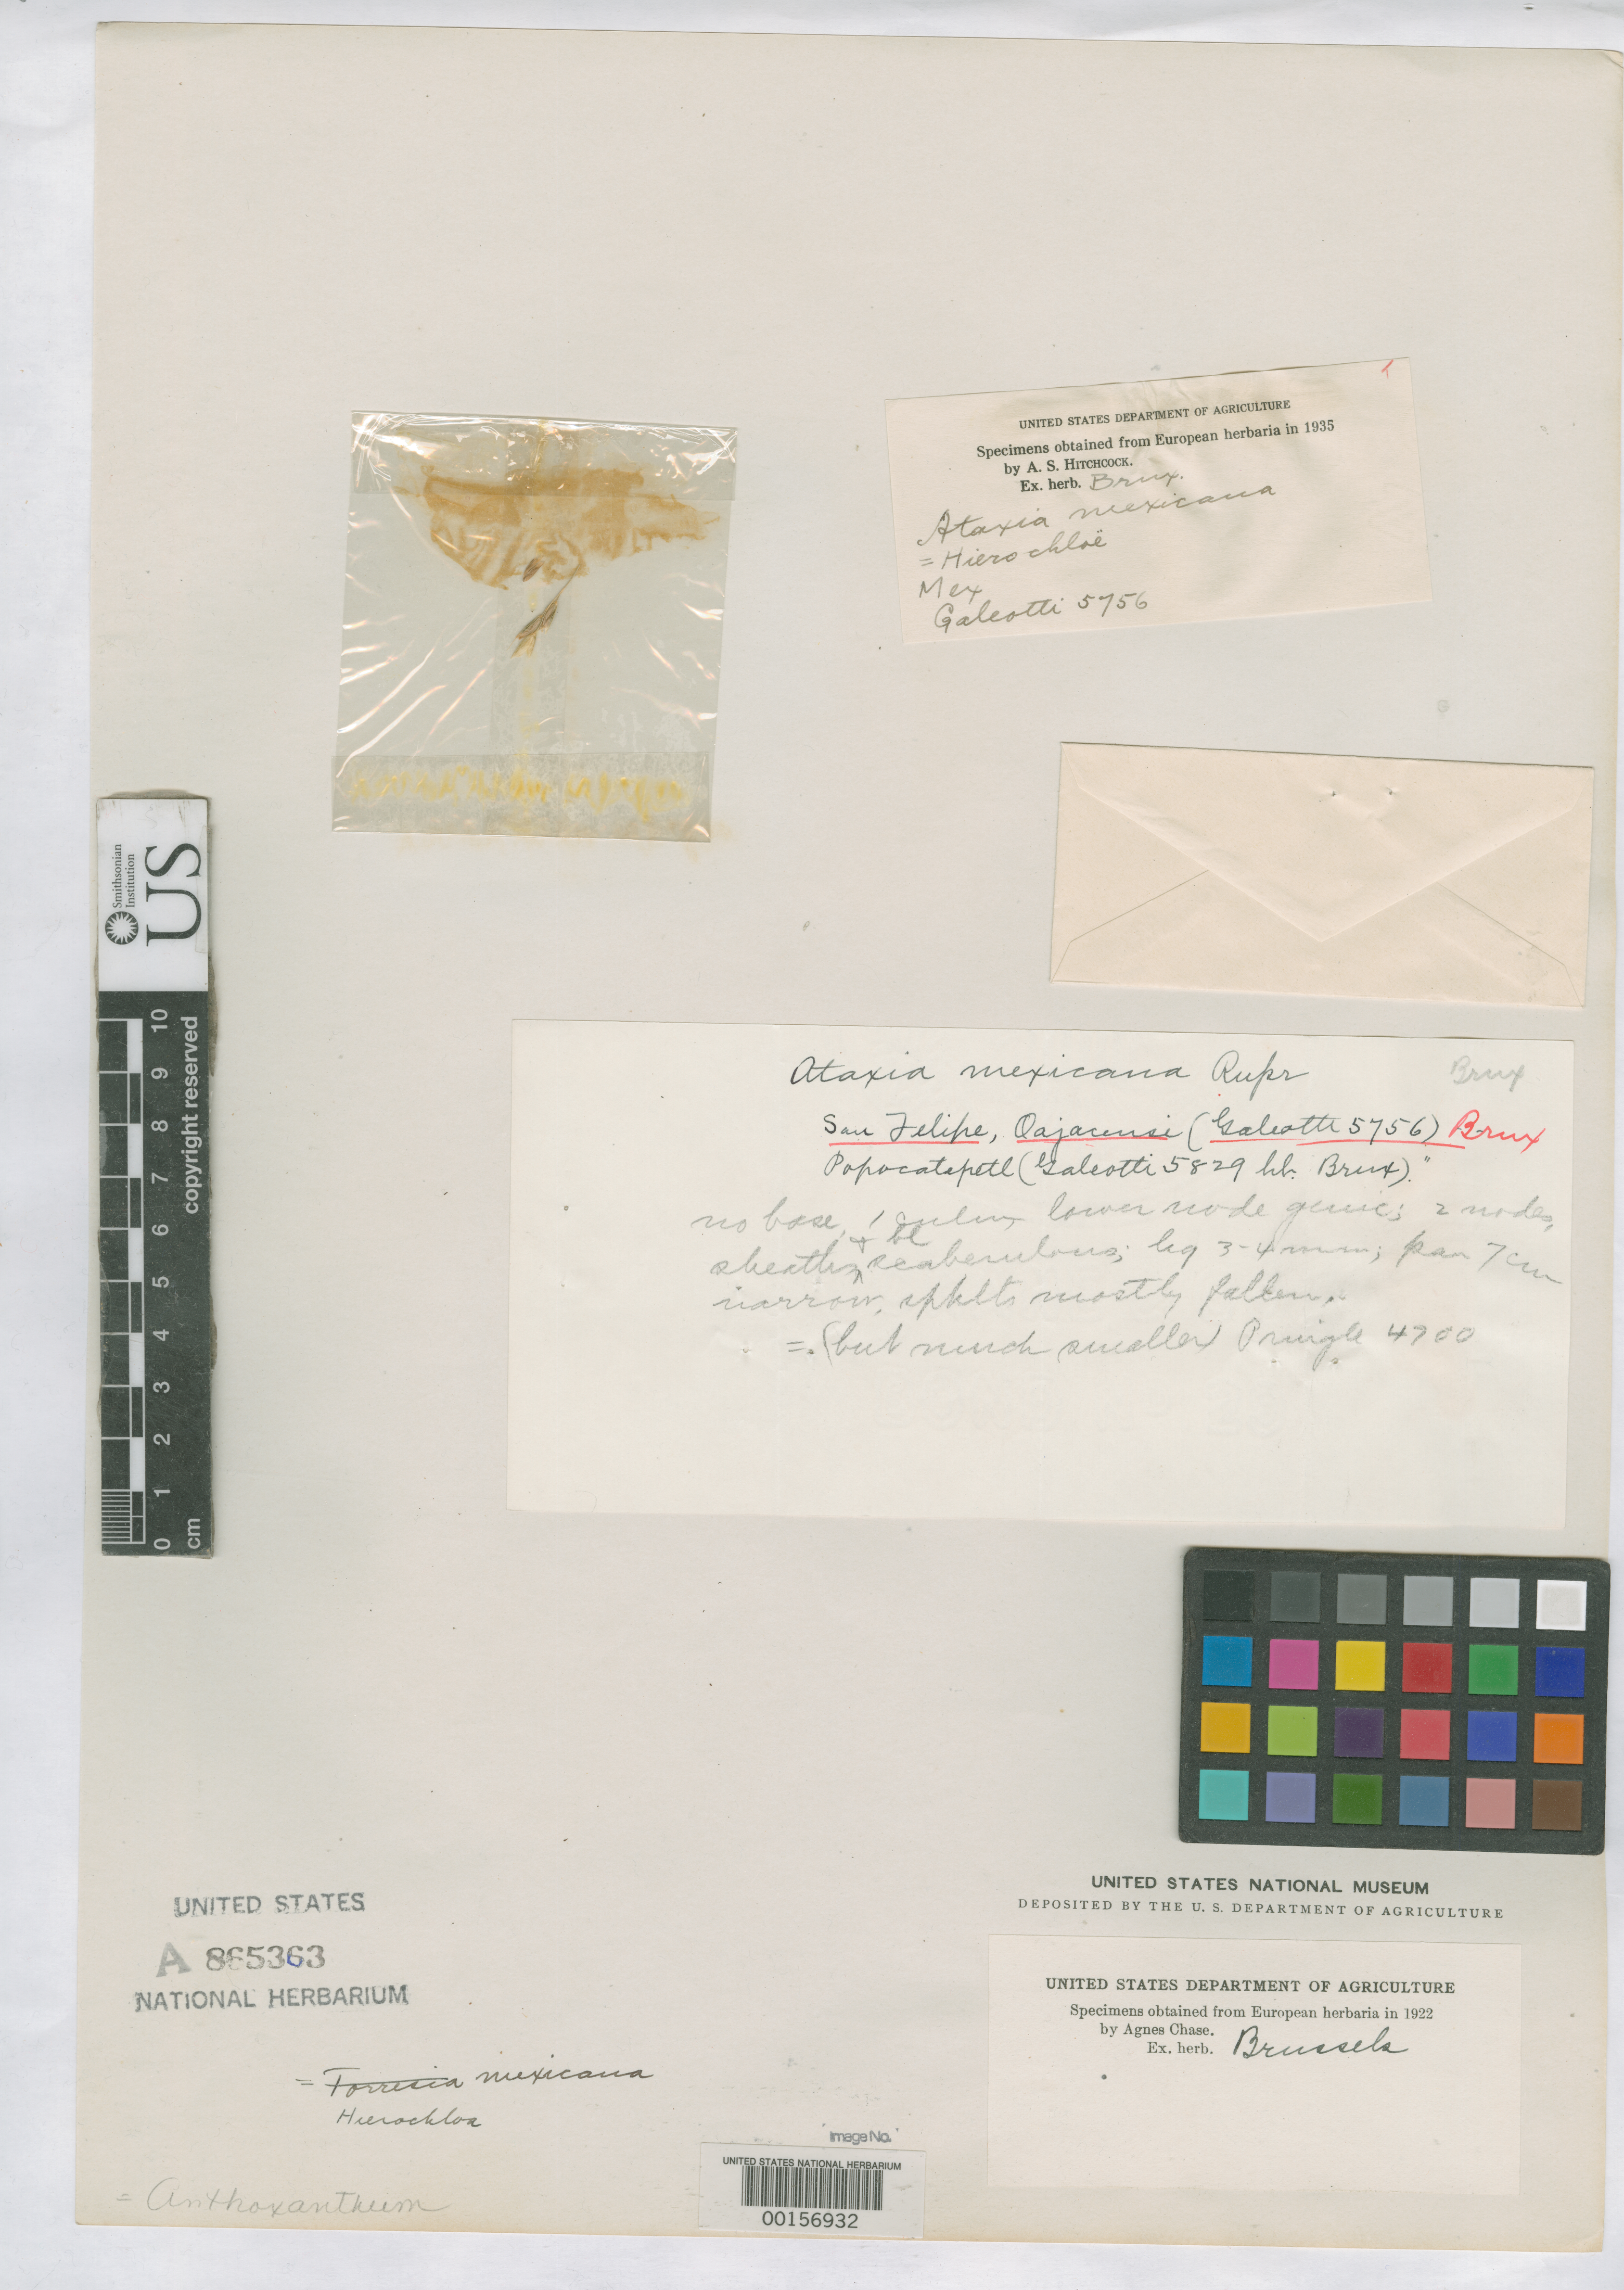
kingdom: Plantae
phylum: Tracheophyta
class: Liliopsida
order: Poales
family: Poaceae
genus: Ataxia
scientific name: Ataxia mexicana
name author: Rupr. ex E. Fourn.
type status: Type Fragment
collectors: H. G. Galeotti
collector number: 5756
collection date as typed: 1840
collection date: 1840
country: Mexico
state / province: Oaxaca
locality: San Felipe.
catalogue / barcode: US 865363A